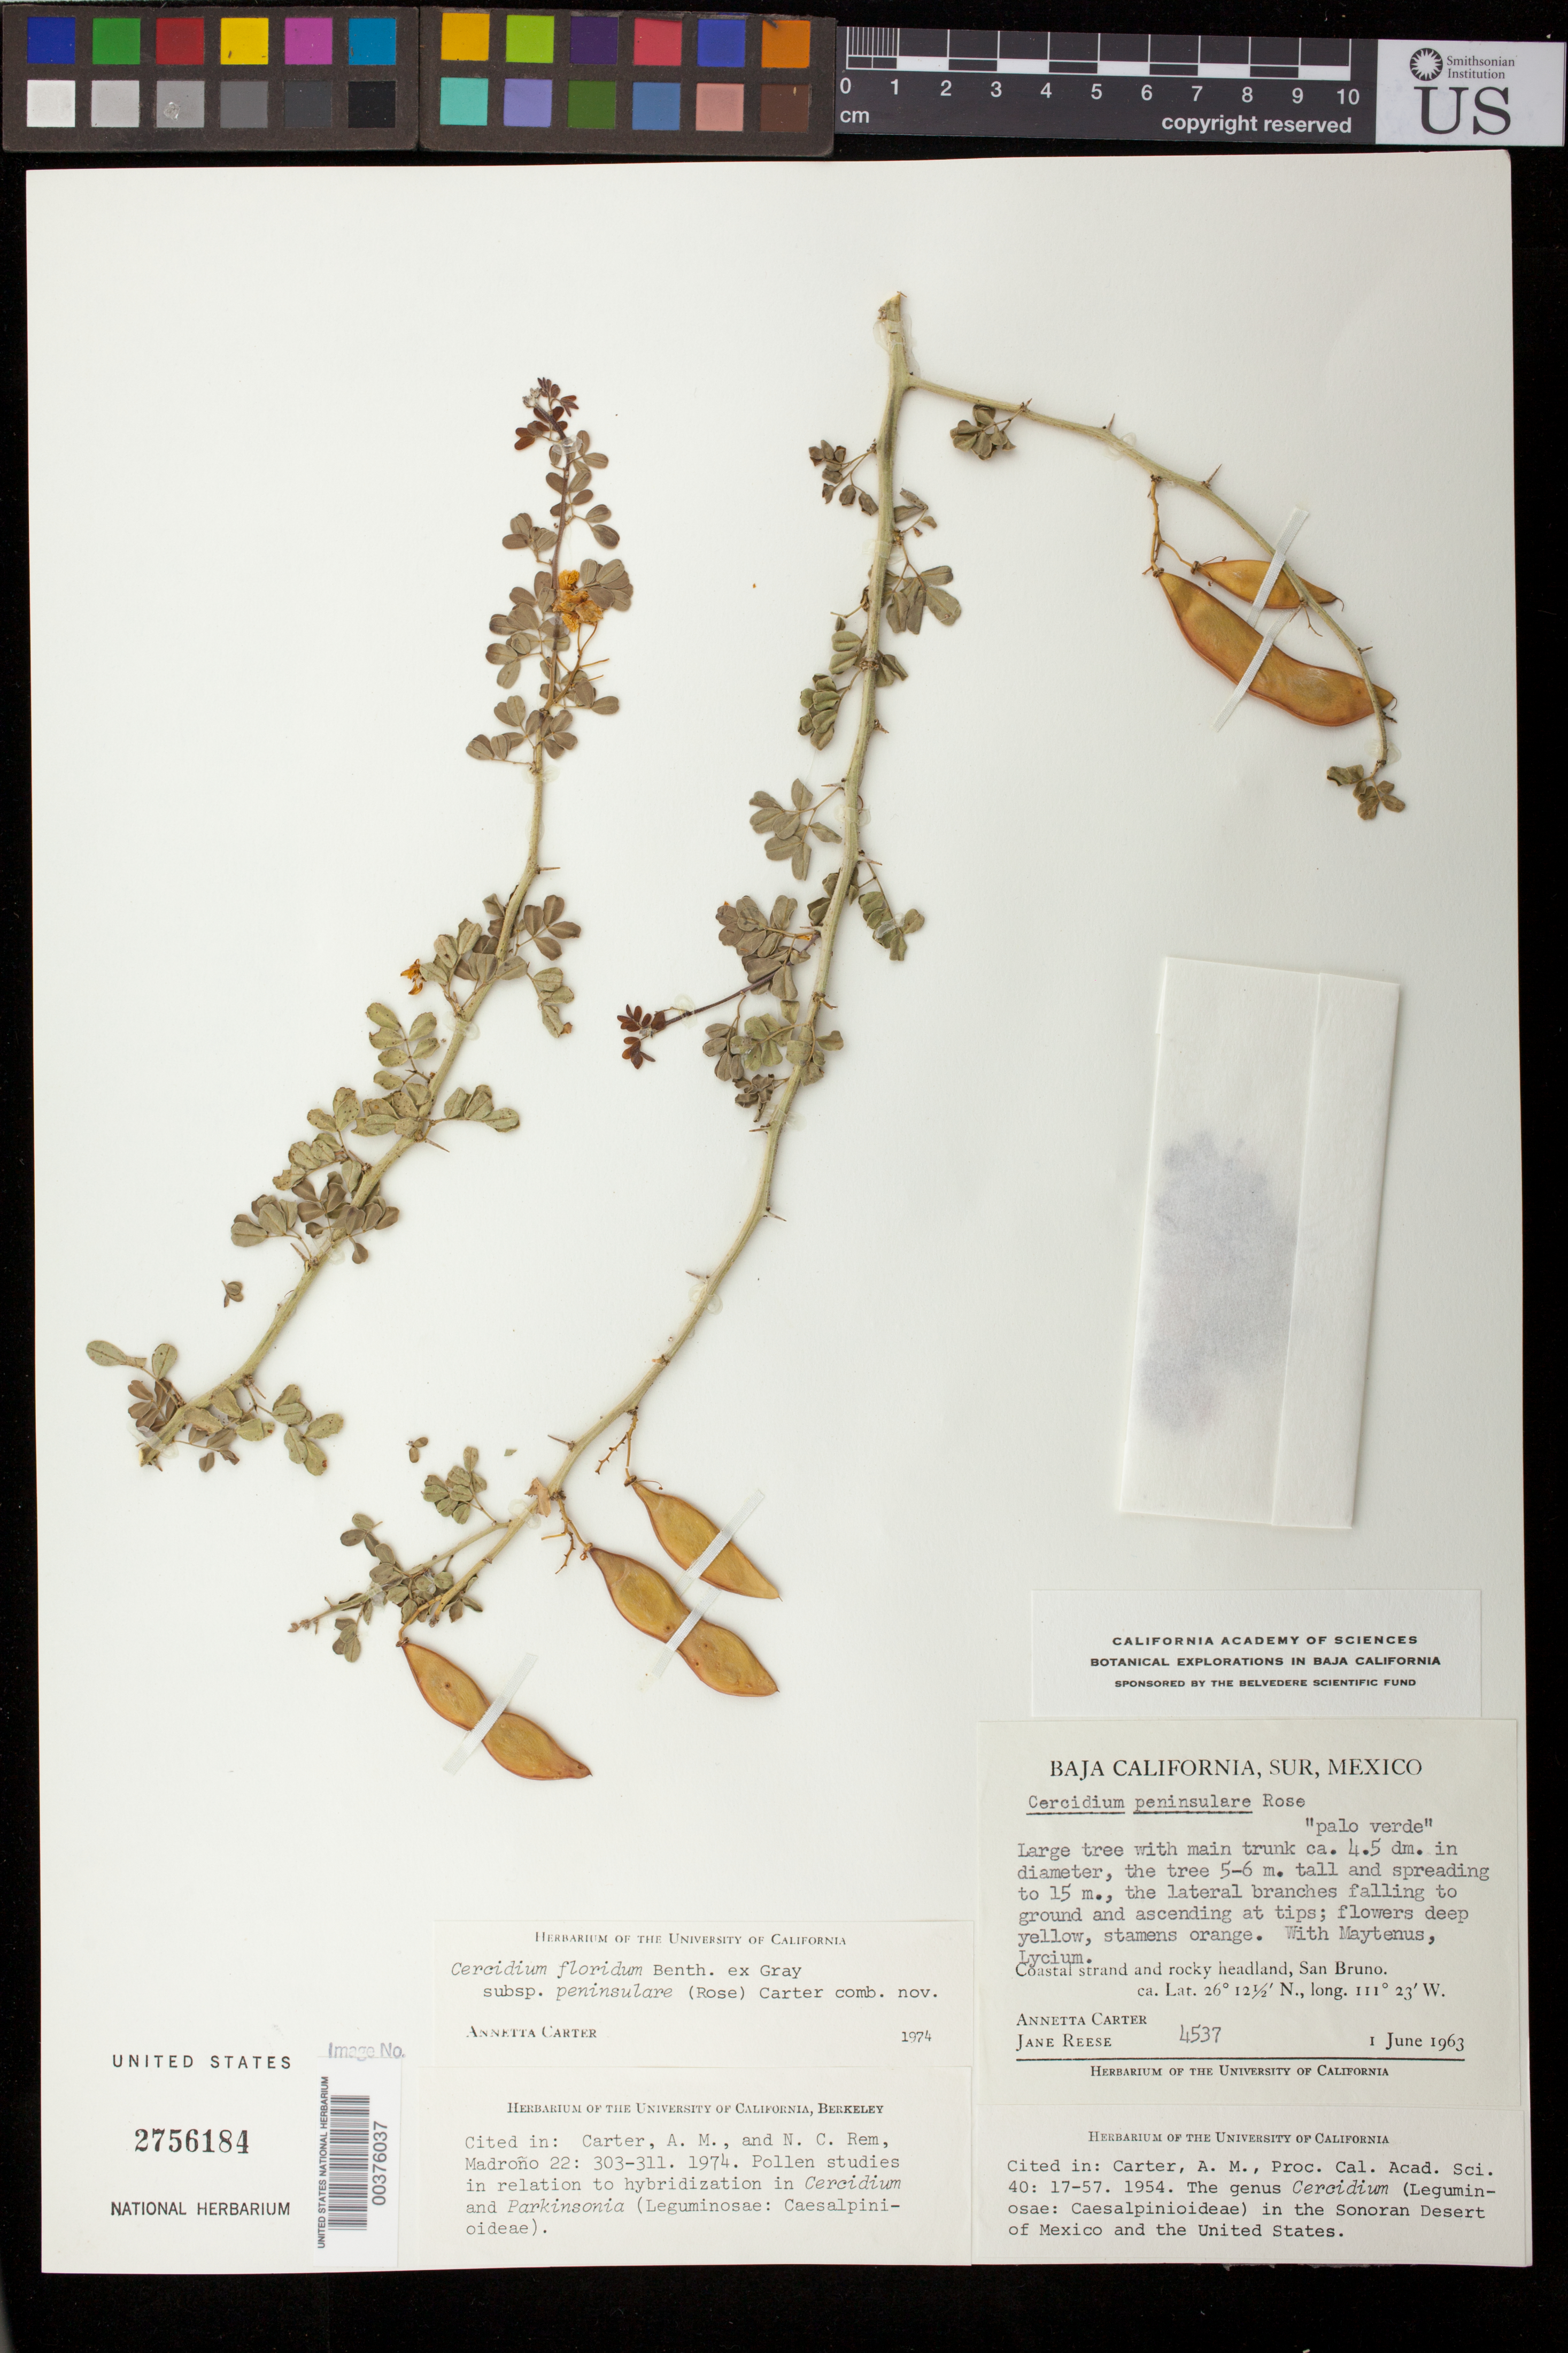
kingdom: Plantae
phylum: Tracheophyta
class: Magnoliopsida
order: Fabales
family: Fabaceae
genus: Parkinsonia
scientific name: Parkinsonia florida subsp. peninsulare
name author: (Rose) J.E. Hawkins & Felger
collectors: A. M. Carter & J. Reese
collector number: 4537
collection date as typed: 01 Jun 1963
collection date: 1963-06-01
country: Mexico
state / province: Baja California Sur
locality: San Bruno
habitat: Coastal strand and rocky headland; with Maytenus, Lycium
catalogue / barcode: US 2756184